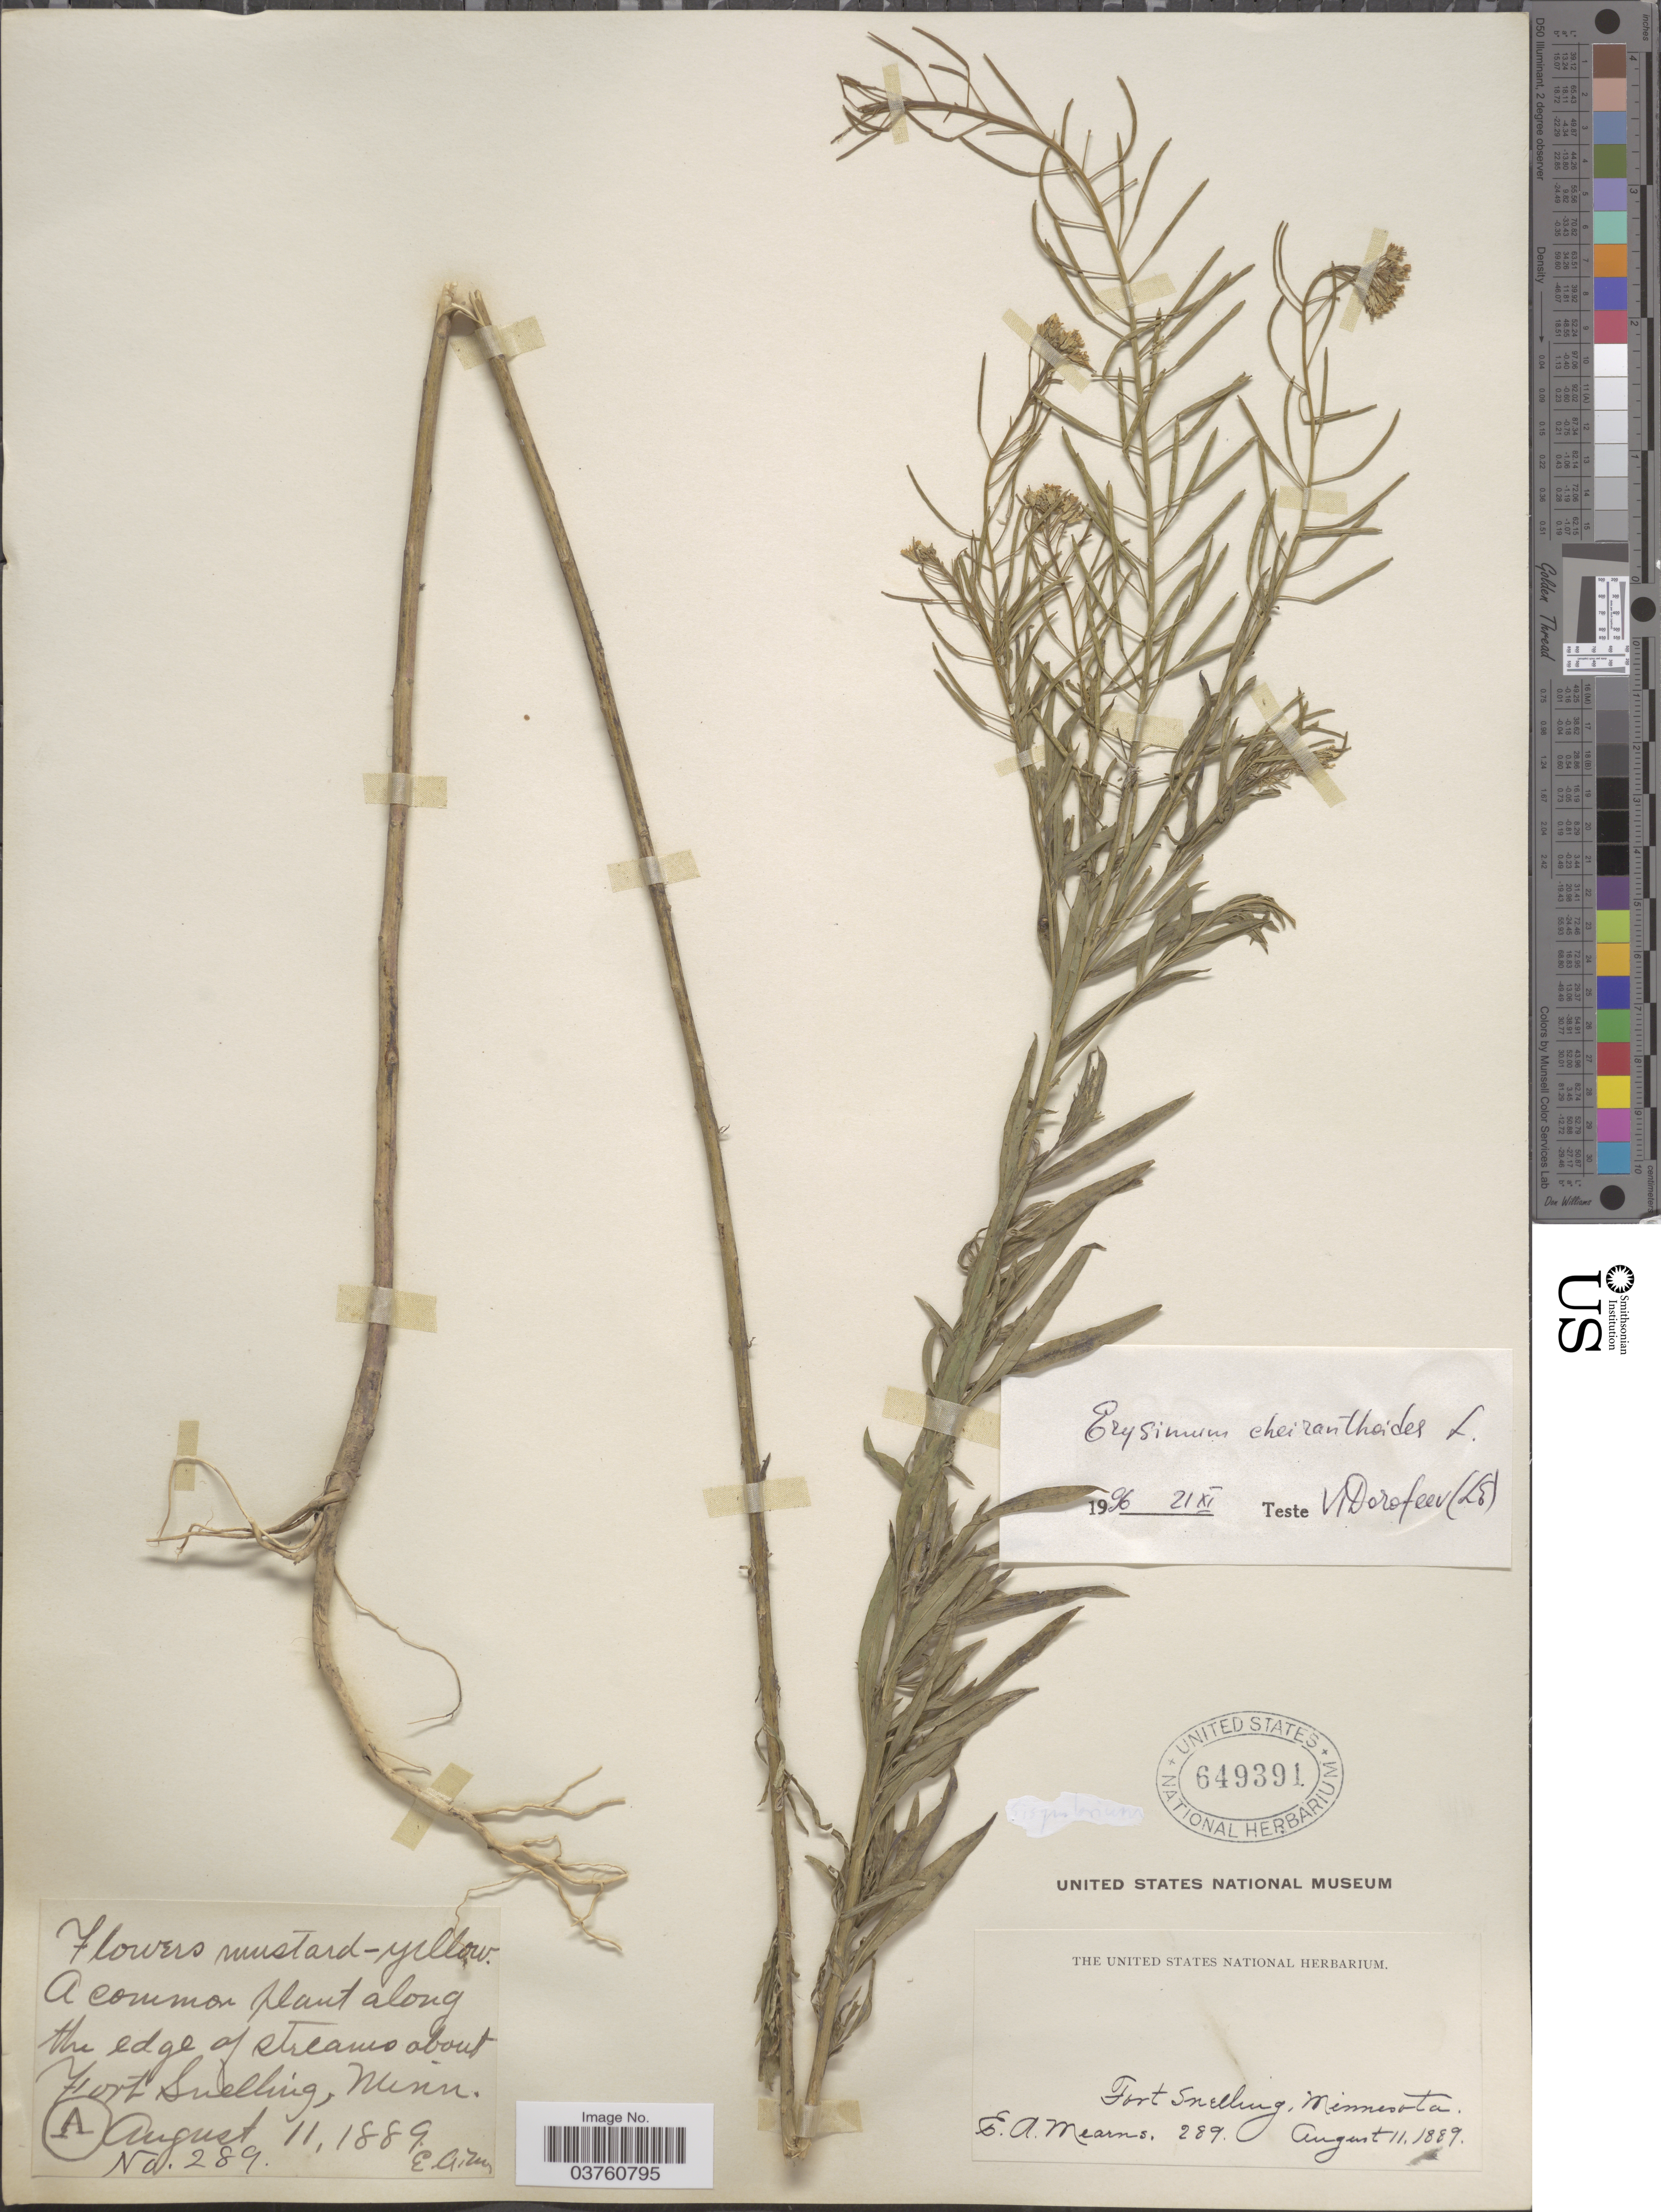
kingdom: Plantae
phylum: Tracheophyta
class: Magnoliopsida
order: Brassicales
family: Brassicaceae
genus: Erysimum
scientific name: Erysimum cheiranthoides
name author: L.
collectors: E. A. Mearns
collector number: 289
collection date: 1889-08-11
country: United States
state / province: Minnesota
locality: Along the edge of streams about Fort Snelling.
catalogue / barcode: US 649391